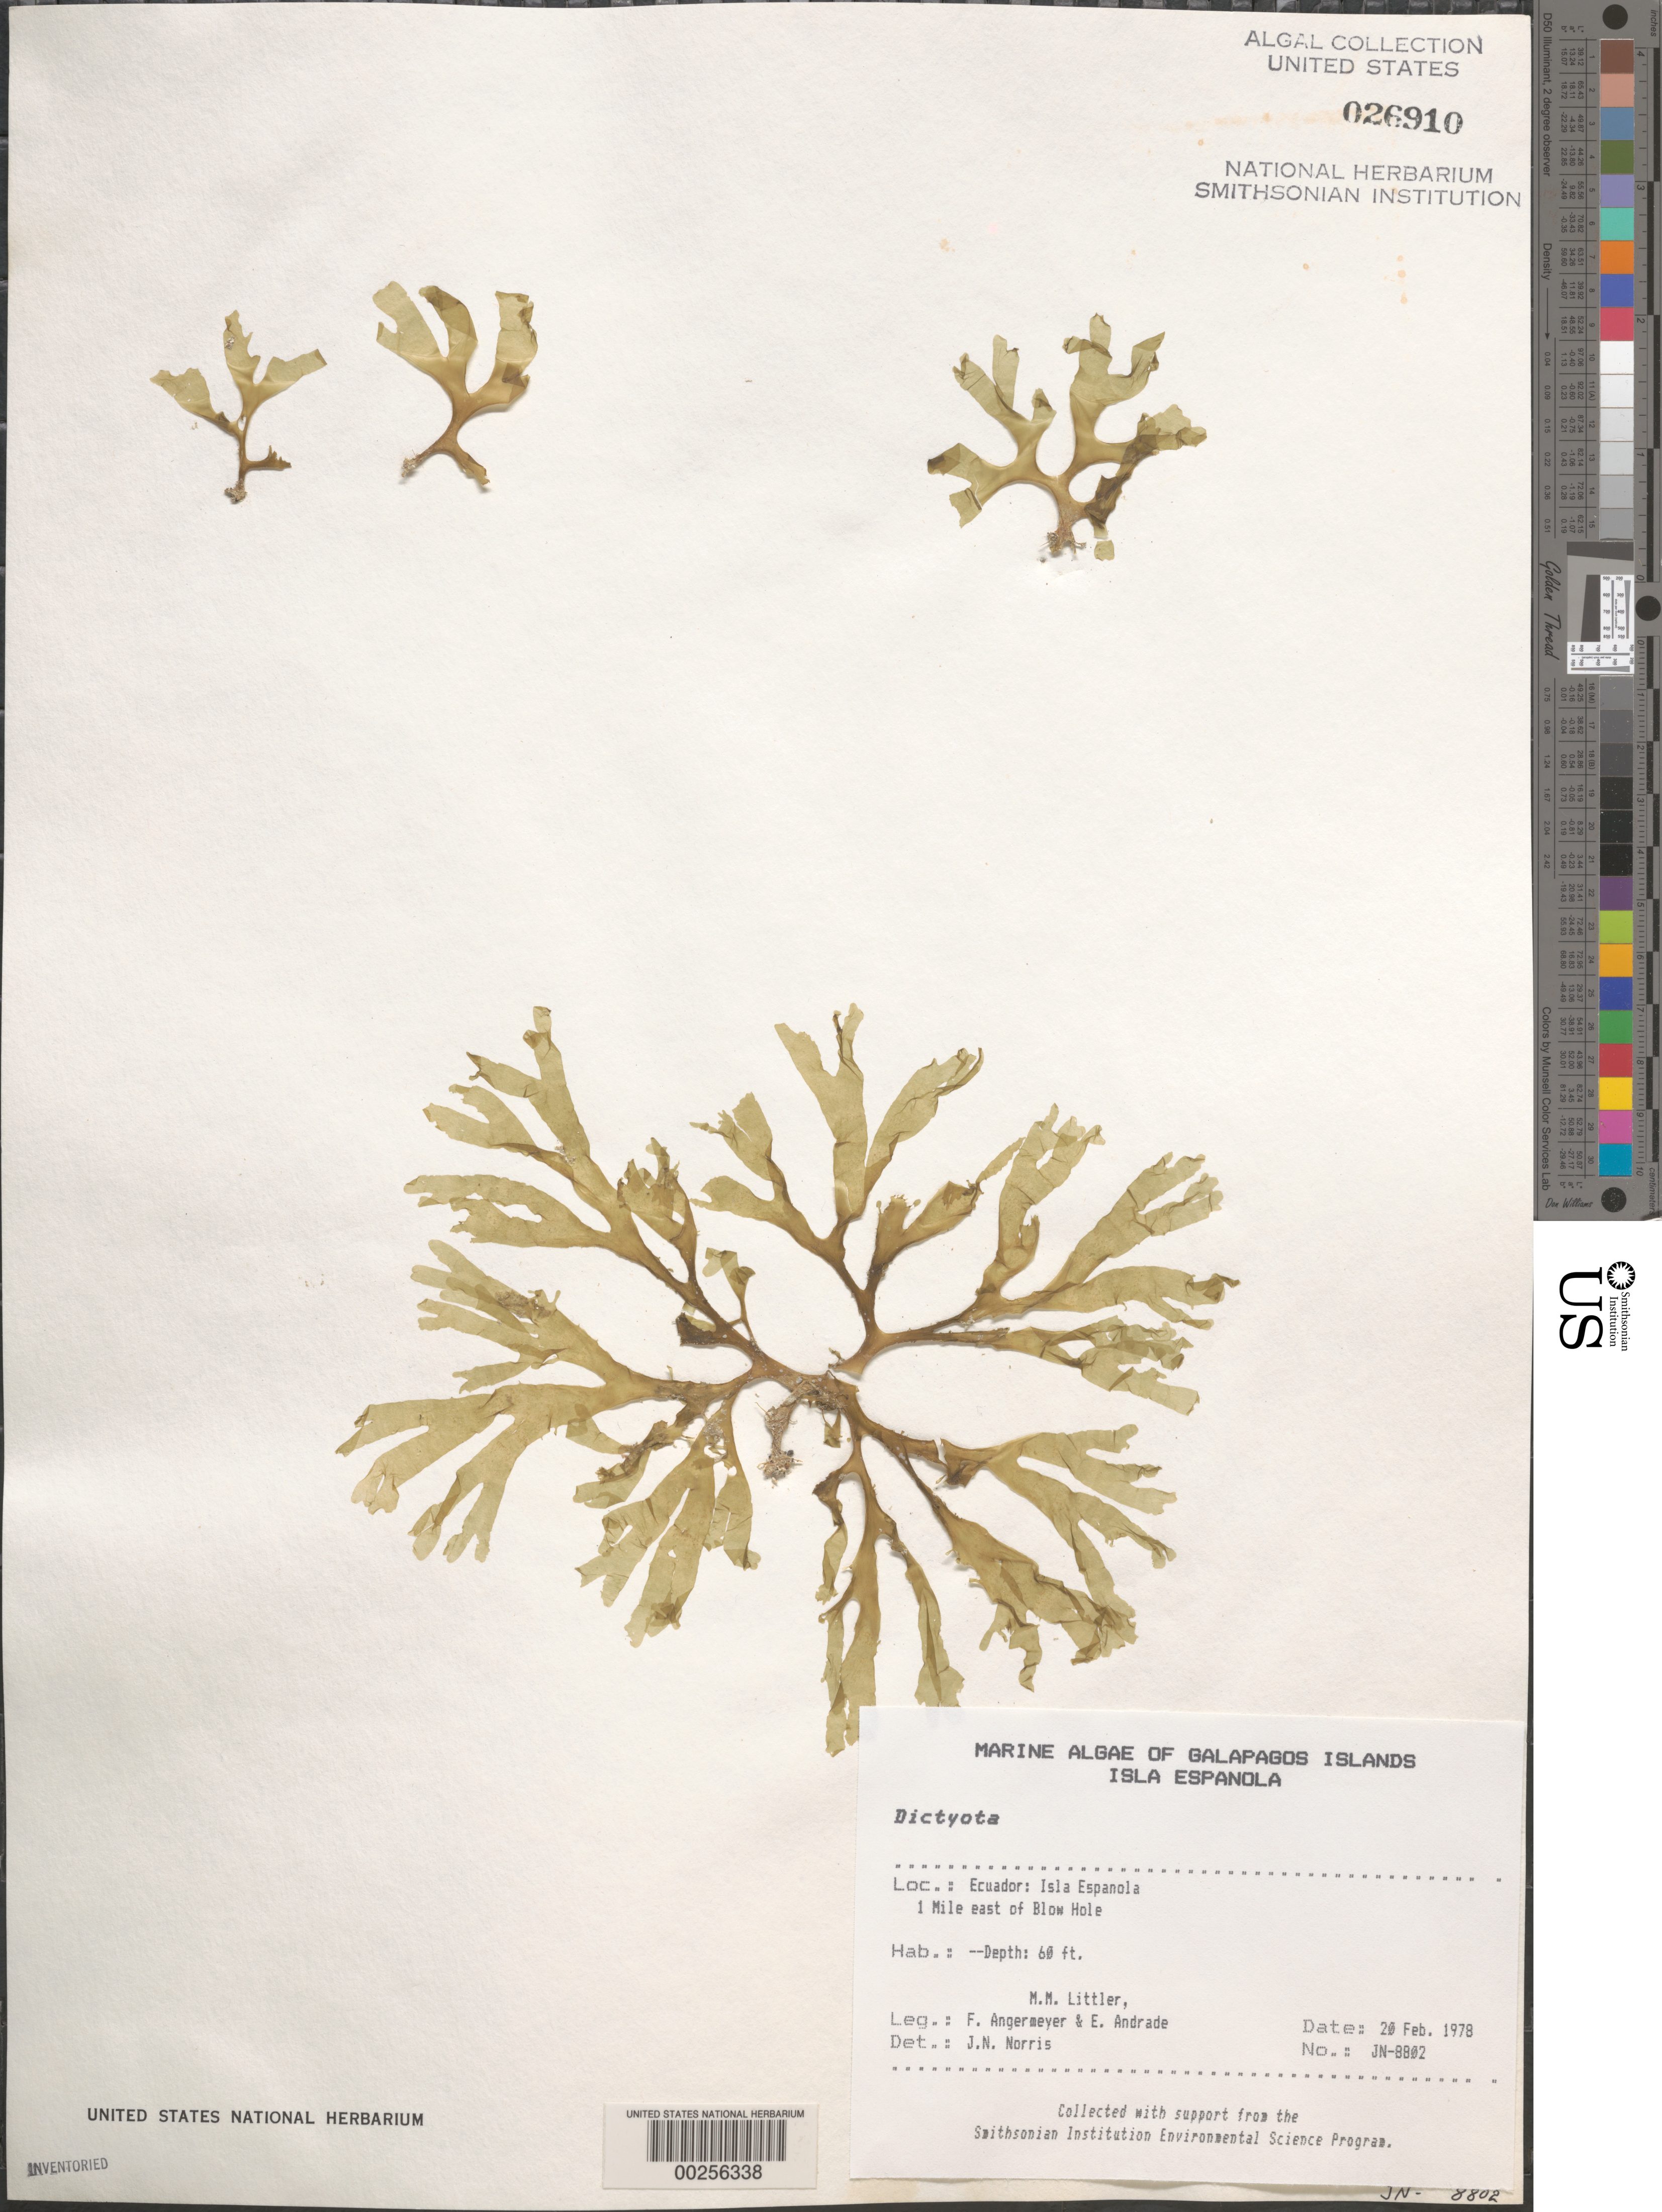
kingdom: Chromista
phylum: Ochrophyta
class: Phaeophyceae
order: Dictyotales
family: Dictyotaceae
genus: Dictyota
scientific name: Dictyota sp.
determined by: Norris, James N.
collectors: M. M. Littler, F. Angermeyer & E. Andrade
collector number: Jn-8802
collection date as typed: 20 Feb 1978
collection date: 1978-02-20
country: Ecuador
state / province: Colón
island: Española [Hood]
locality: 1 mile E of Blow Hole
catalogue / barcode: US 26910